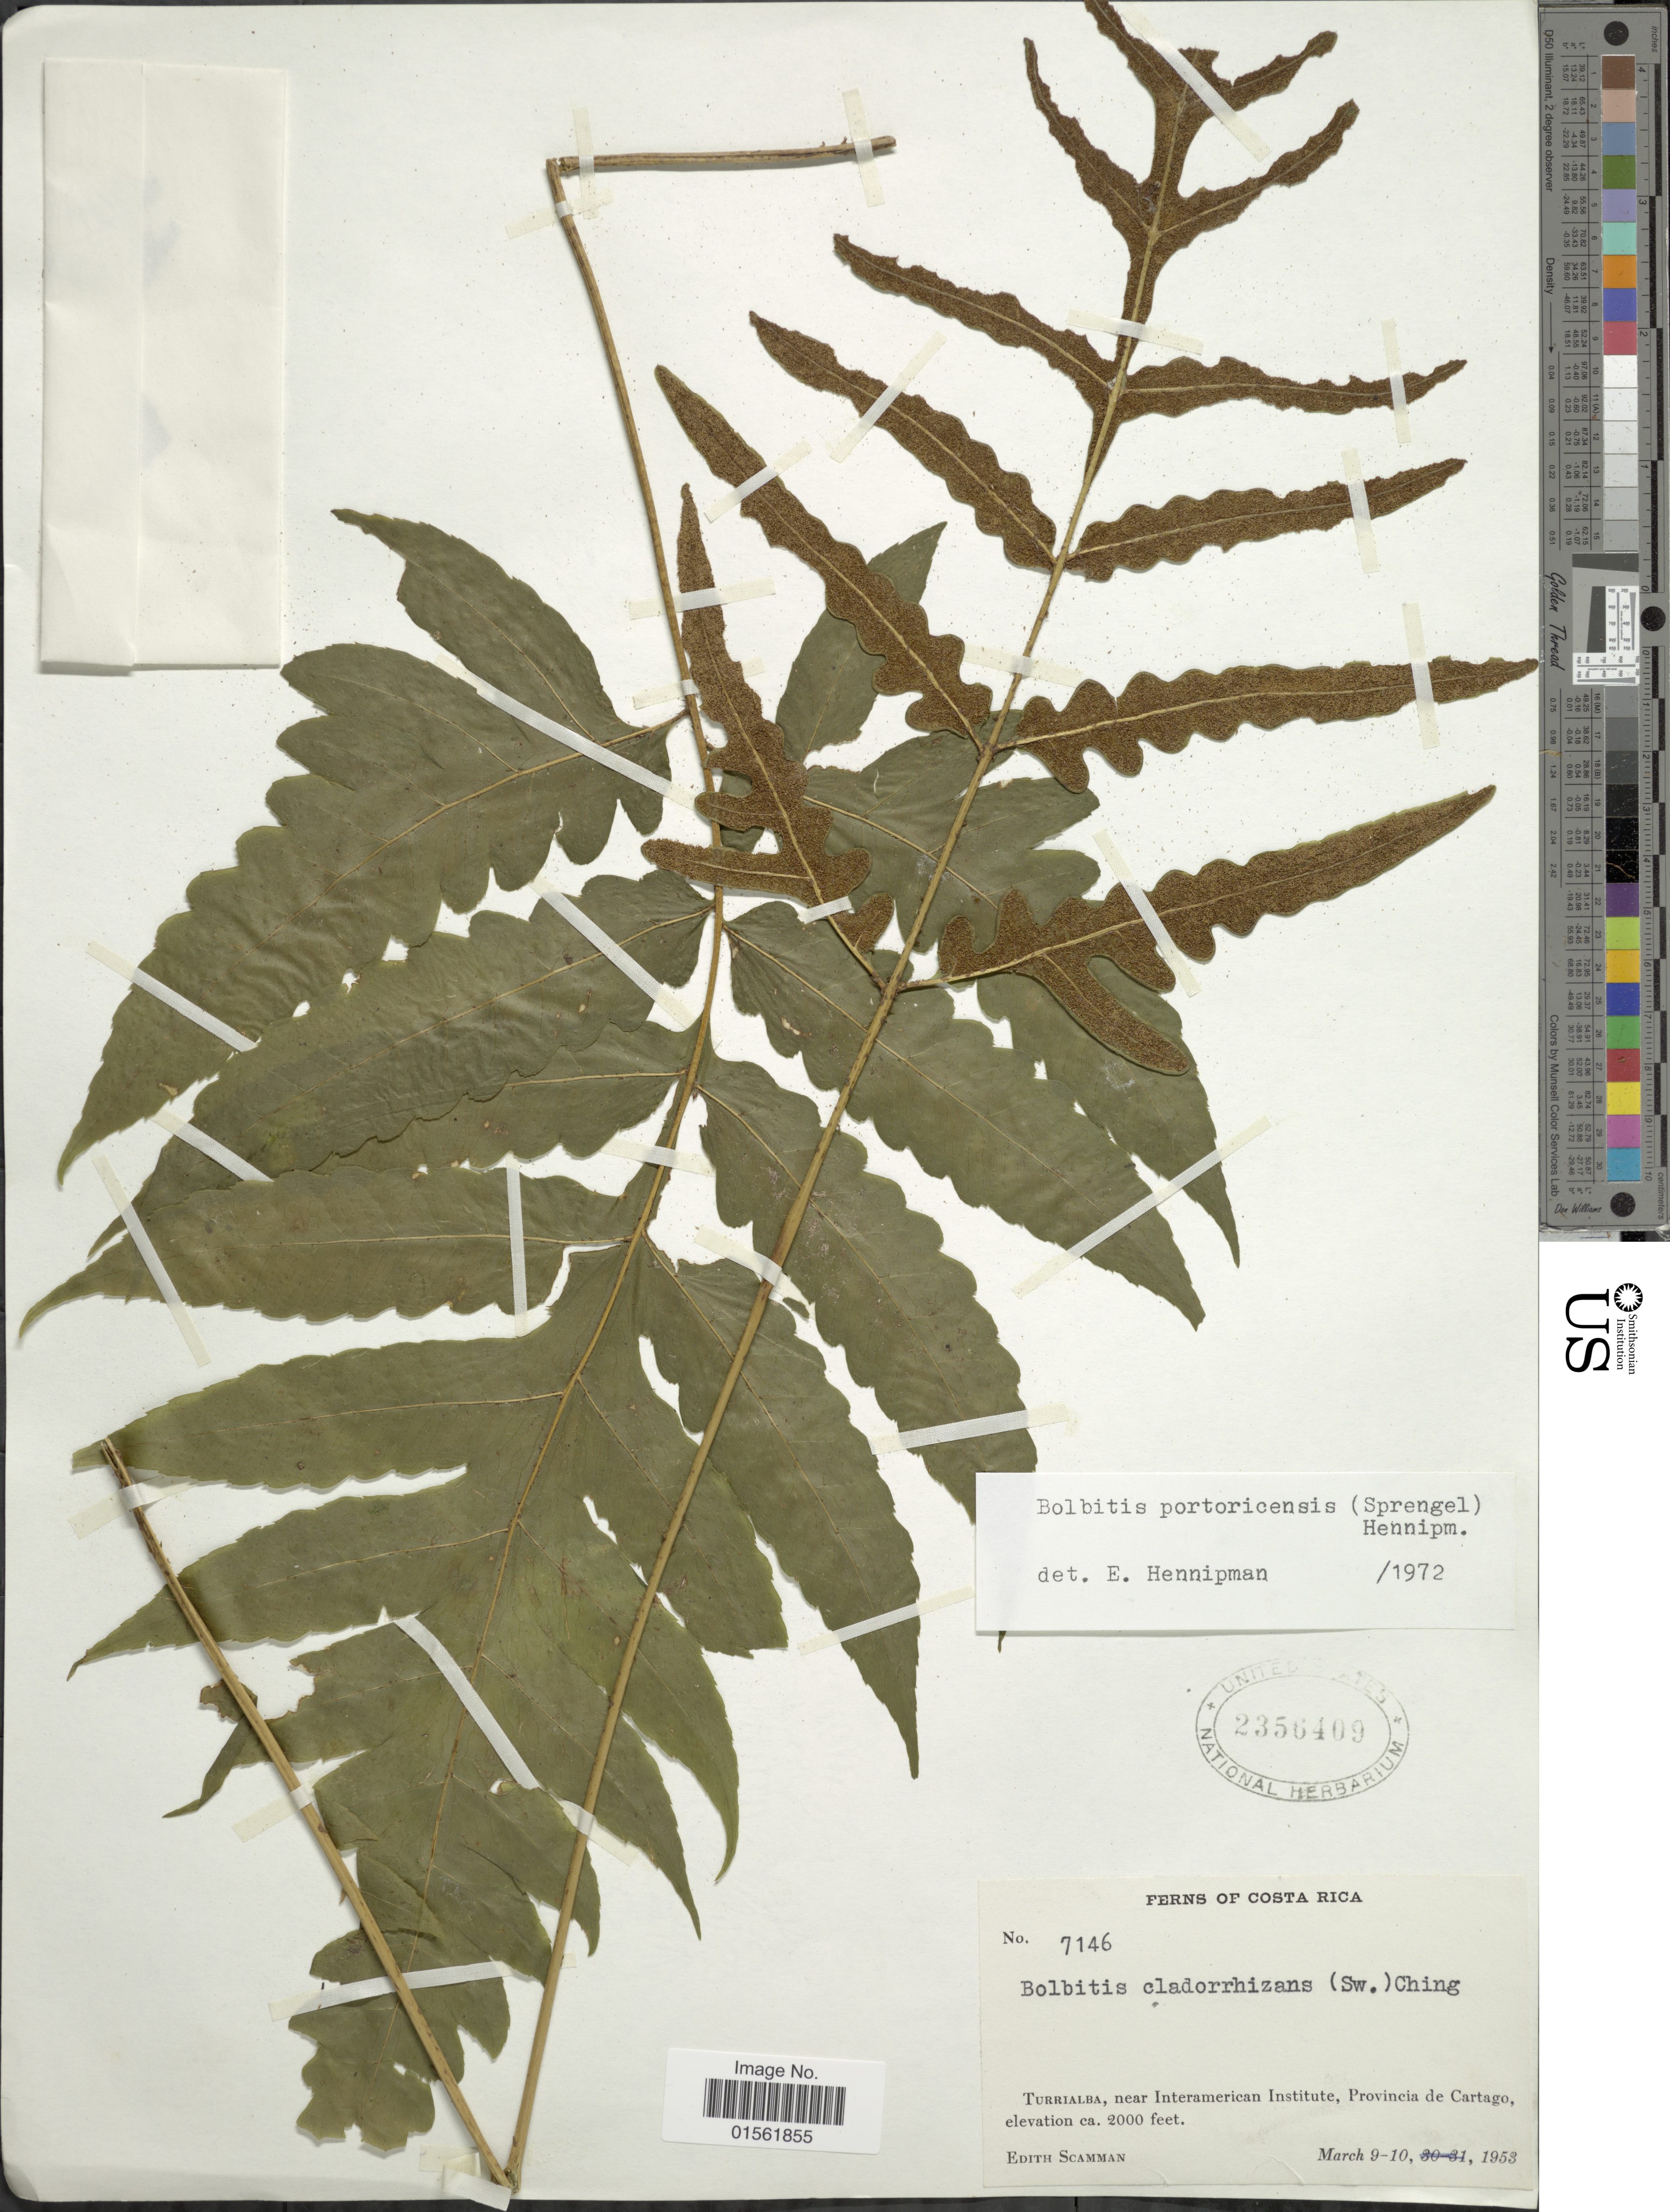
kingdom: Plantae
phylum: Tracheophyta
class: Polypodiopsida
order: Polypodiales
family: Dryopteridaceae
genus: Bolbitis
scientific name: Bolbitis portoricensis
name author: (Spreng.) Hennipman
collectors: E. Scamman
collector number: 7146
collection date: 1953-03-09/1953-03-10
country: Costa Rica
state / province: Cartago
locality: Turrialba, near Interamerican Institute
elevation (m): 610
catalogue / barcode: US 2356409